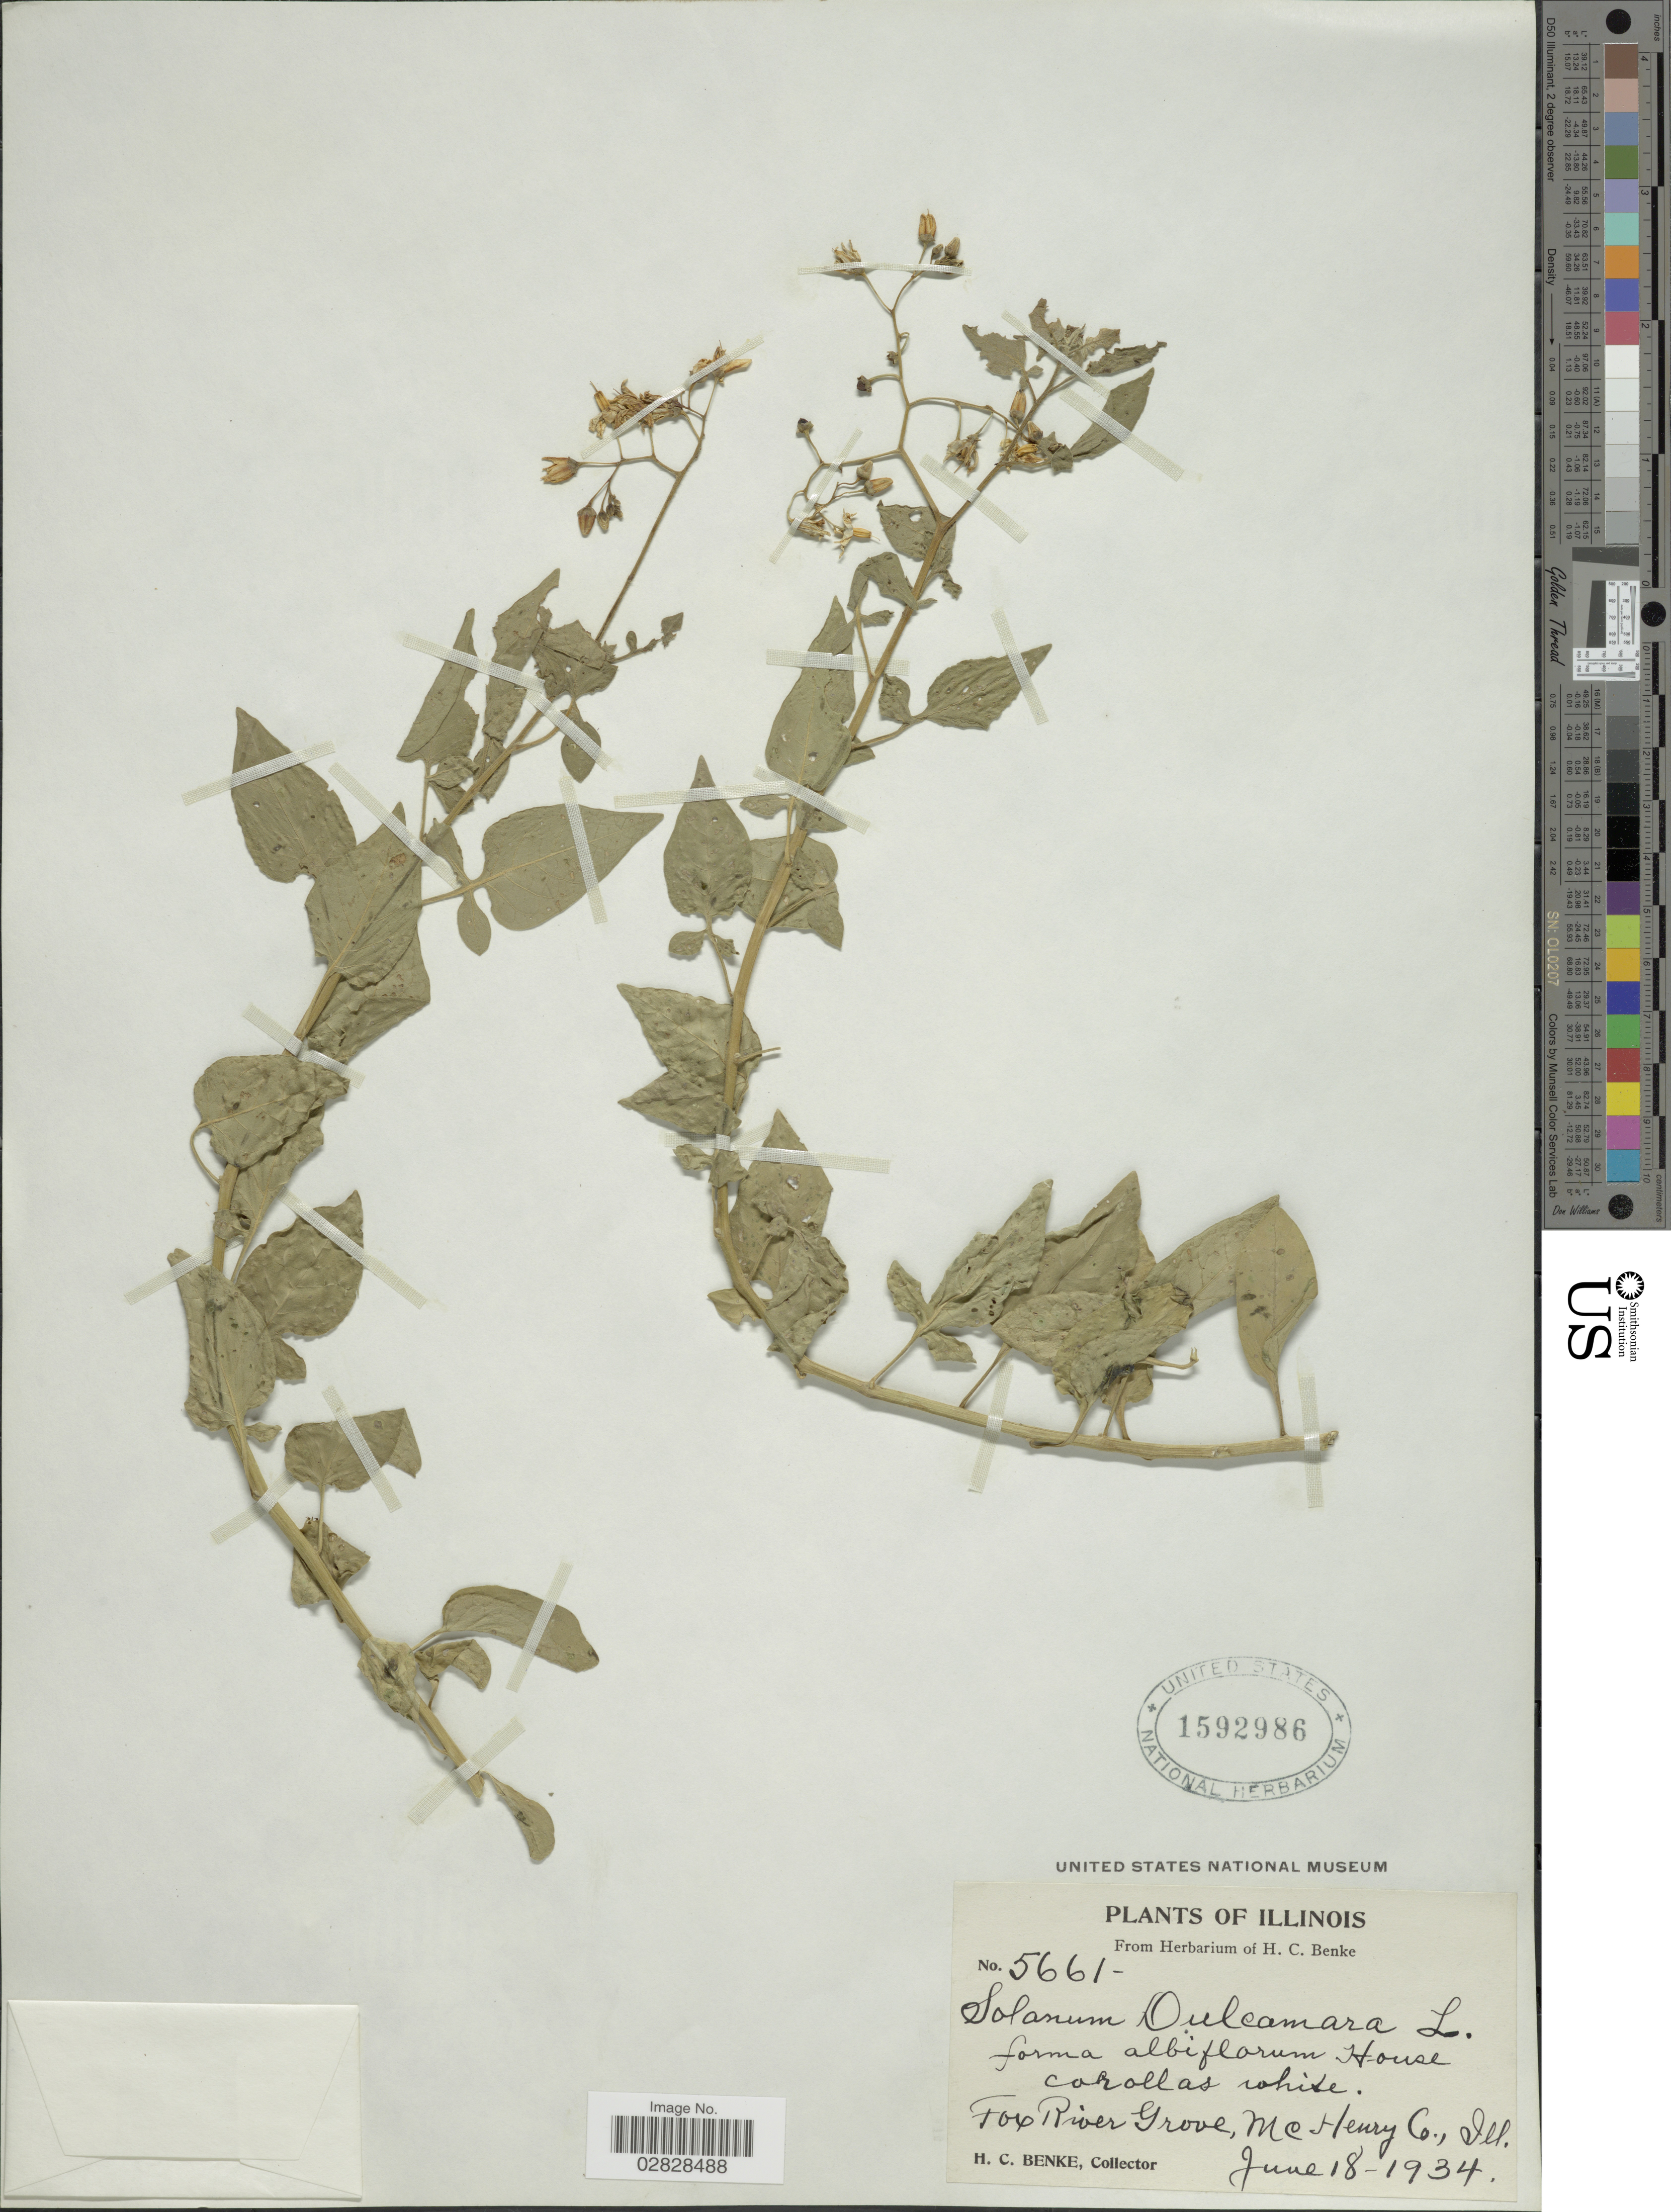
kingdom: Plantae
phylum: Tracheophyta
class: Magnoliopsida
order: Solanales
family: Solanaceae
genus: Solanum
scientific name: Solanum dulcamara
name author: L.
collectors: H. Benke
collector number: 5661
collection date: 1934-06-18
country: United States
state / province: Illinois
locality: Fox River Grove, Mc Henry Co.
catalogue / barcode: US 1592986